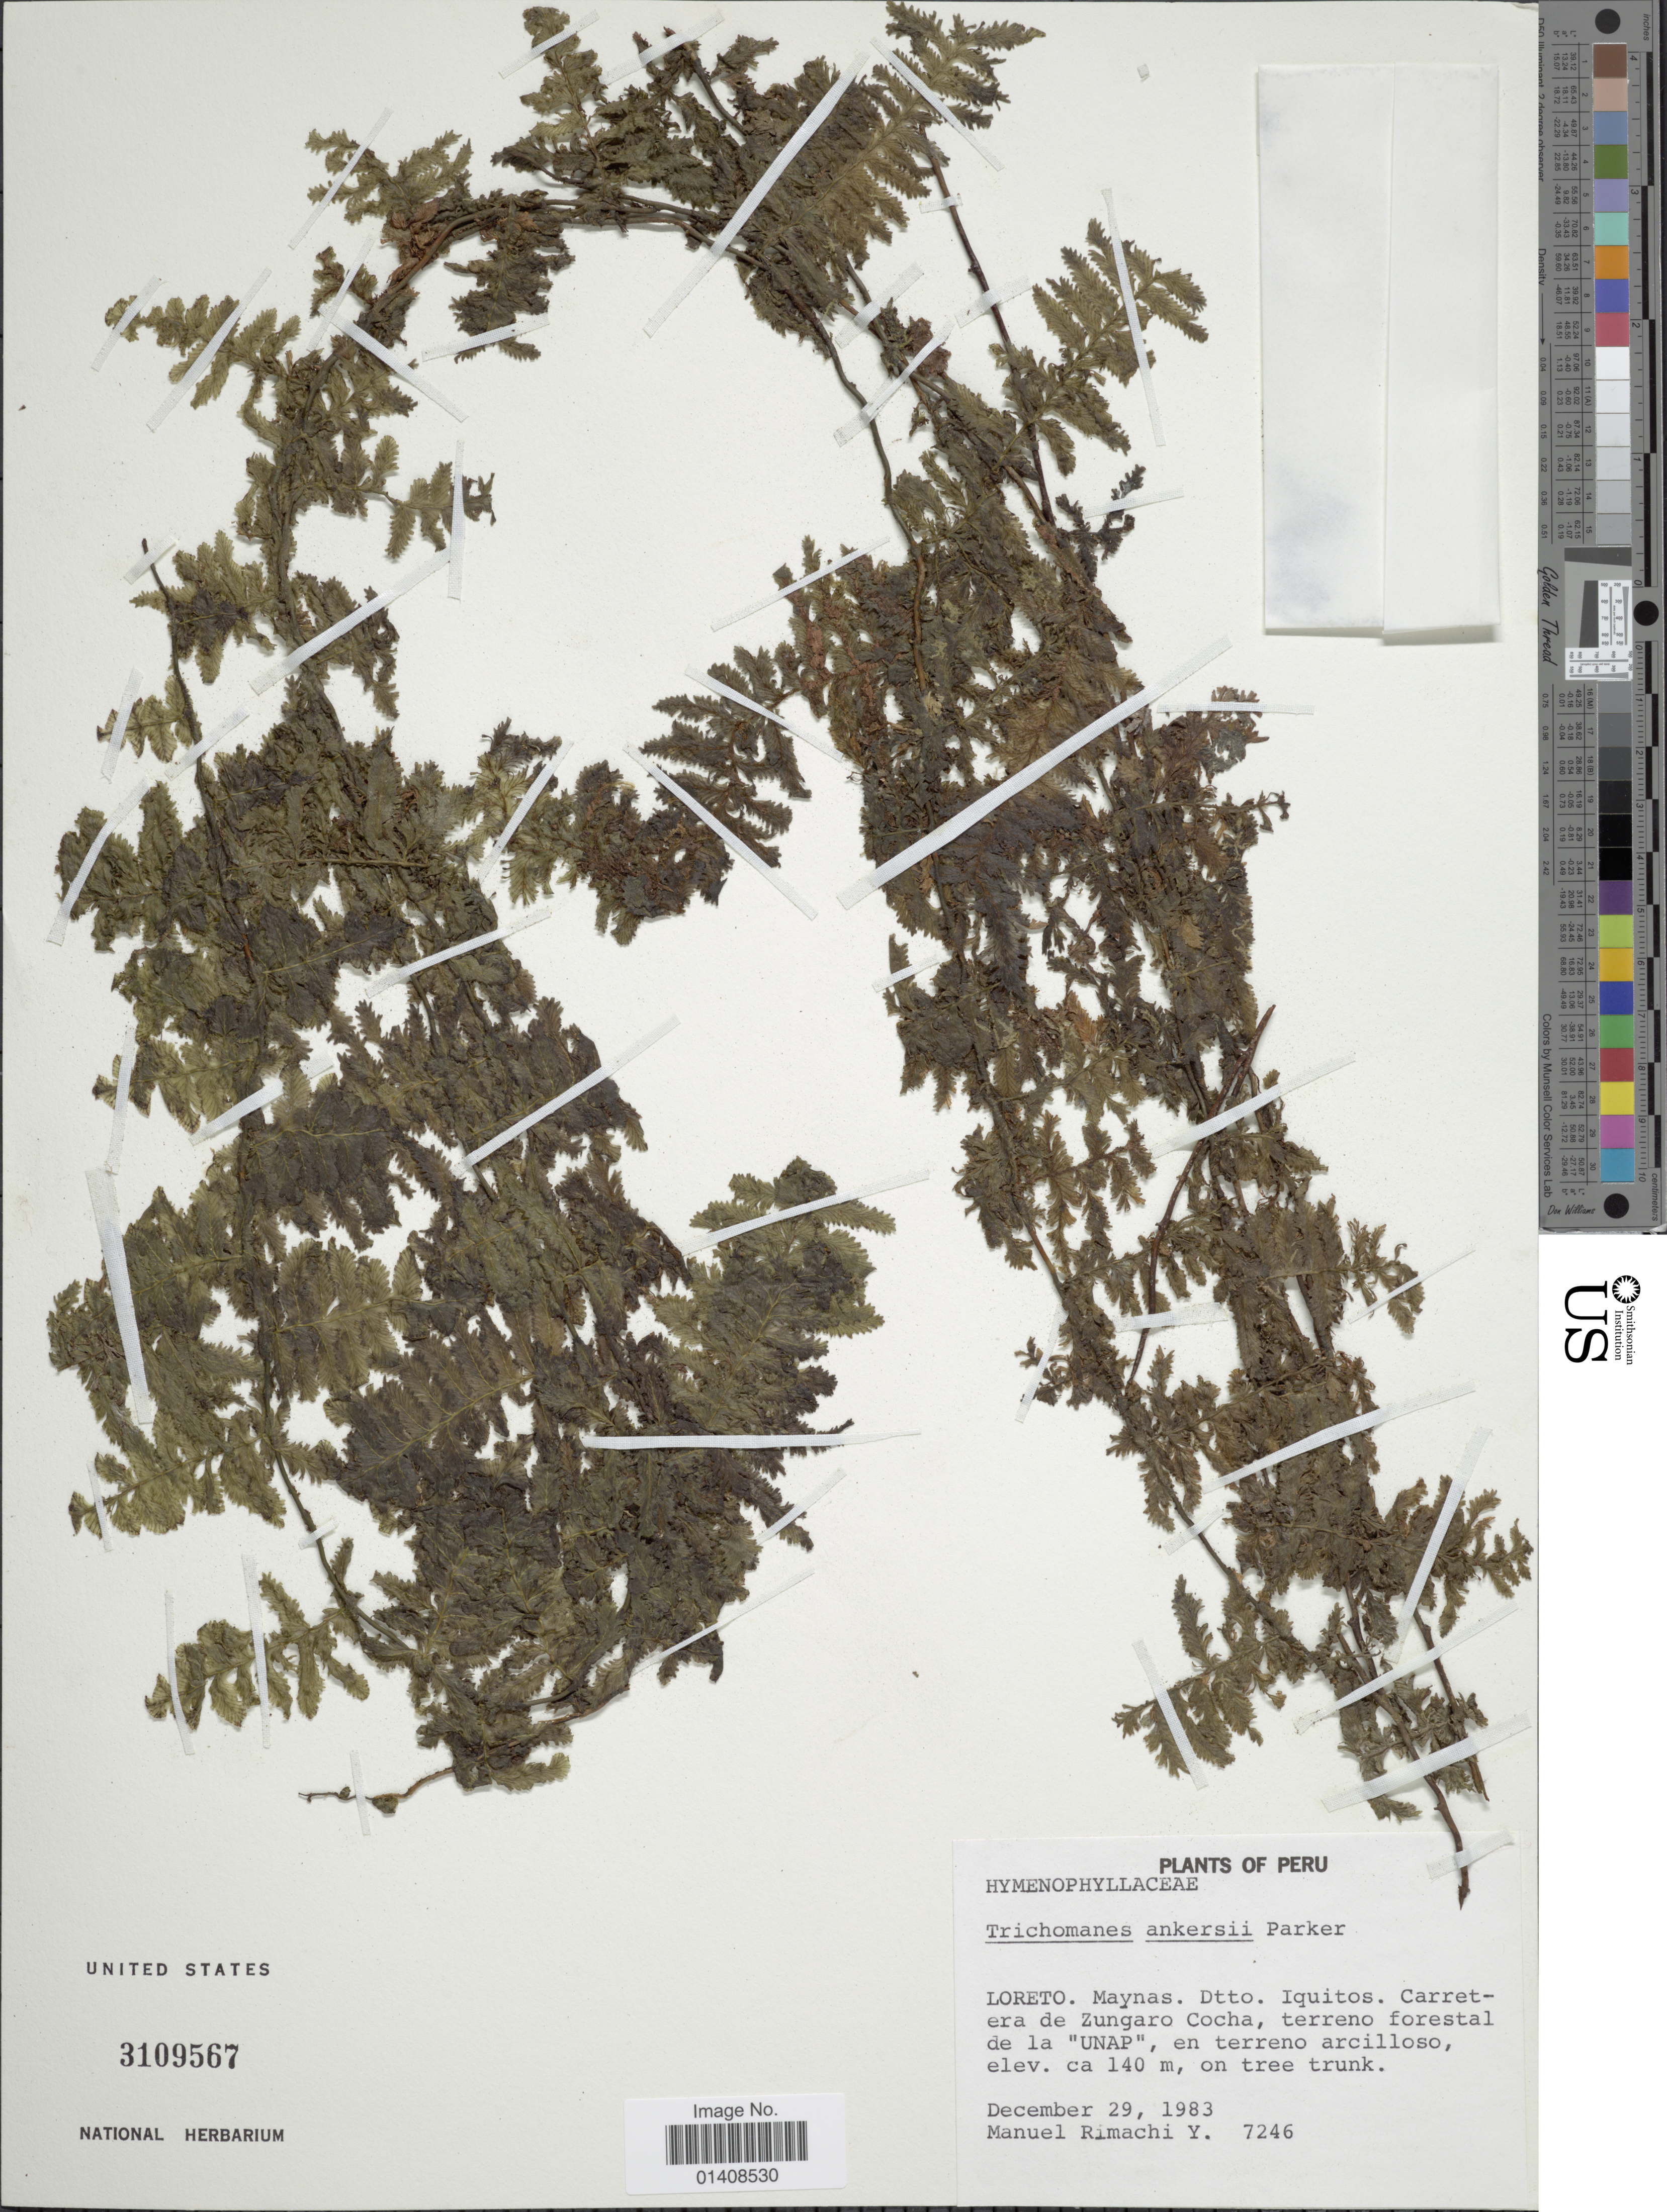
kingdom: Plantae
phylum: Tracheophyta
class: Polypodiopsida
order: Hymenophyllales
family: Hymenophyllaceae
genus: Trichomanes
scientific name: Trichomanes ankersii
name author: C. Parker ex Hook. & Grev.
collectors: M. Rimachi Y.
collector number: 7246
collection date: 1983-12-29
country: Peru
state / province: Loreto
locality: Maynas, Dtto. Iquito, carretera de Zungaro Cocha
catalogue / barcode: US 3109567